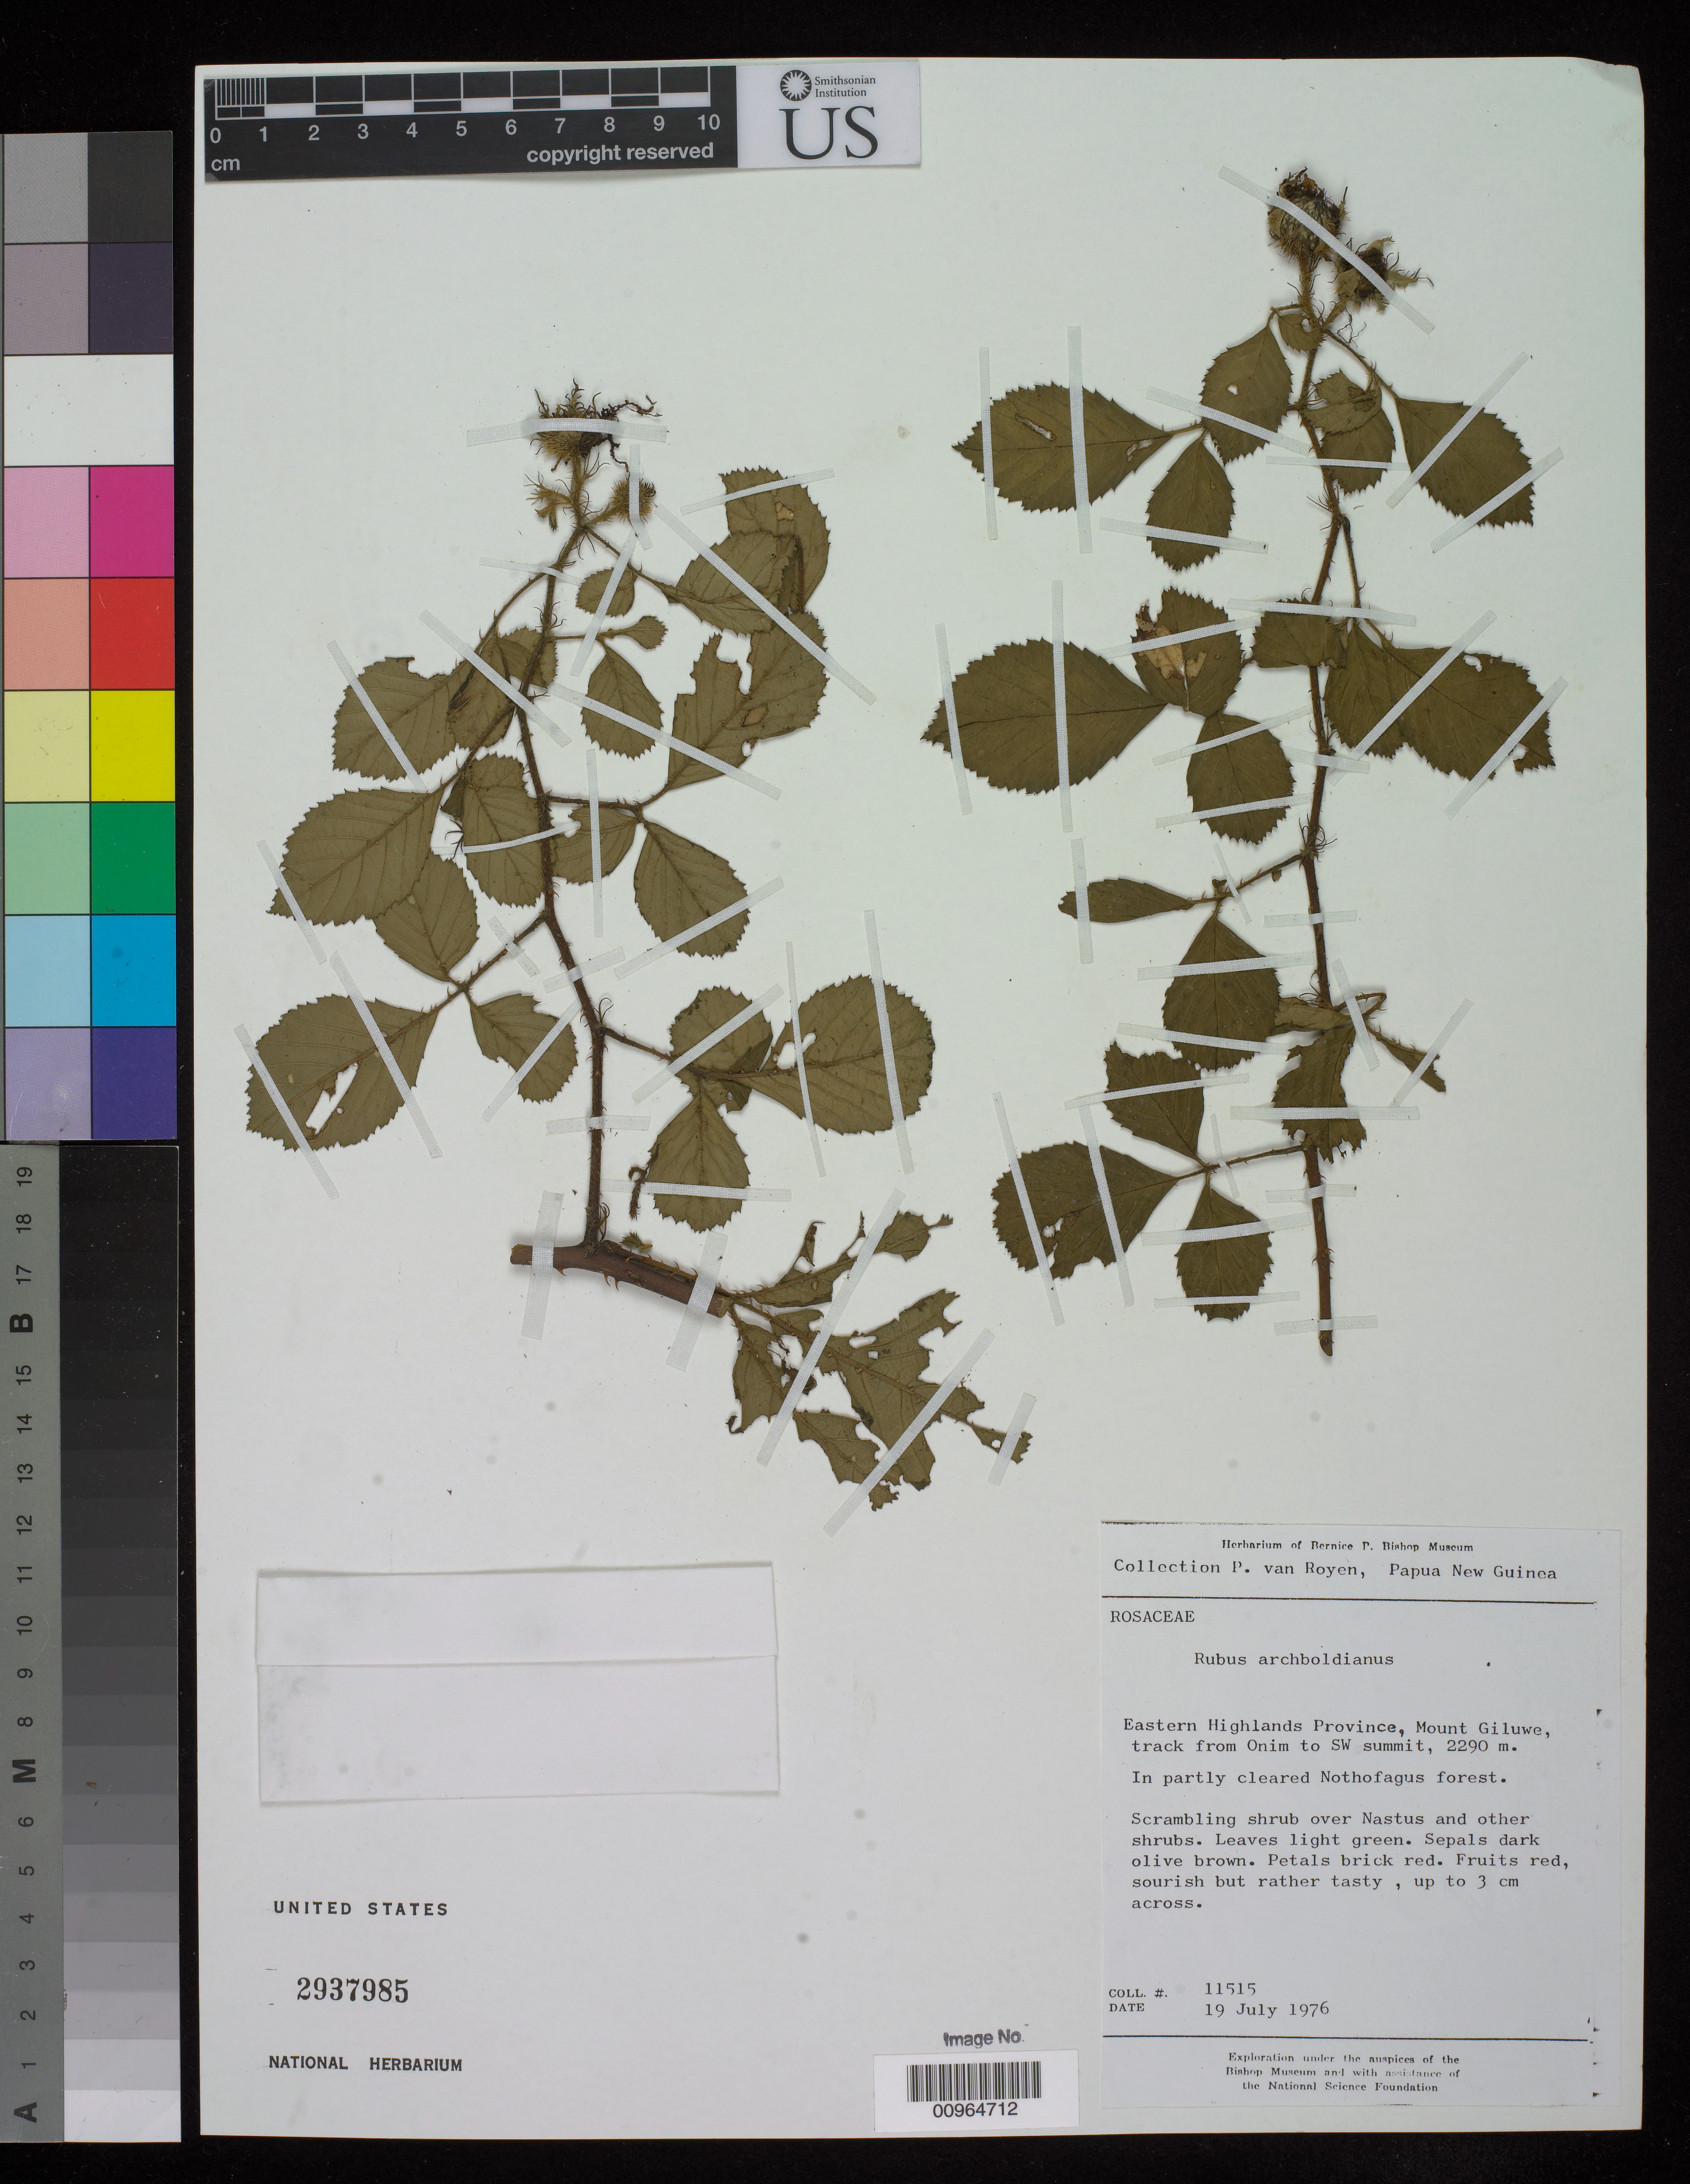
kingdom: Plantae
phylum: Tracheophyta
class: Magnoliopsida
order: Rosales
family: Rosaceae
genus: Rubus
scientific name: Rubus archboldianus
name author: Merr. & L.M. Perry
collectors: P. van Royen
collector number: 11515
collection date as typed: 19 Jul 1976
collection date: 1976-07-19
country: Papua New Guinea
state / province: Eastern Highlands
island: New Guinea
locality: Mount Giluwe, track from Onim to SW summit, in partly cleared Nothofagus forest.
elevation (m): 2290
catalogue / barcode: US 2937985